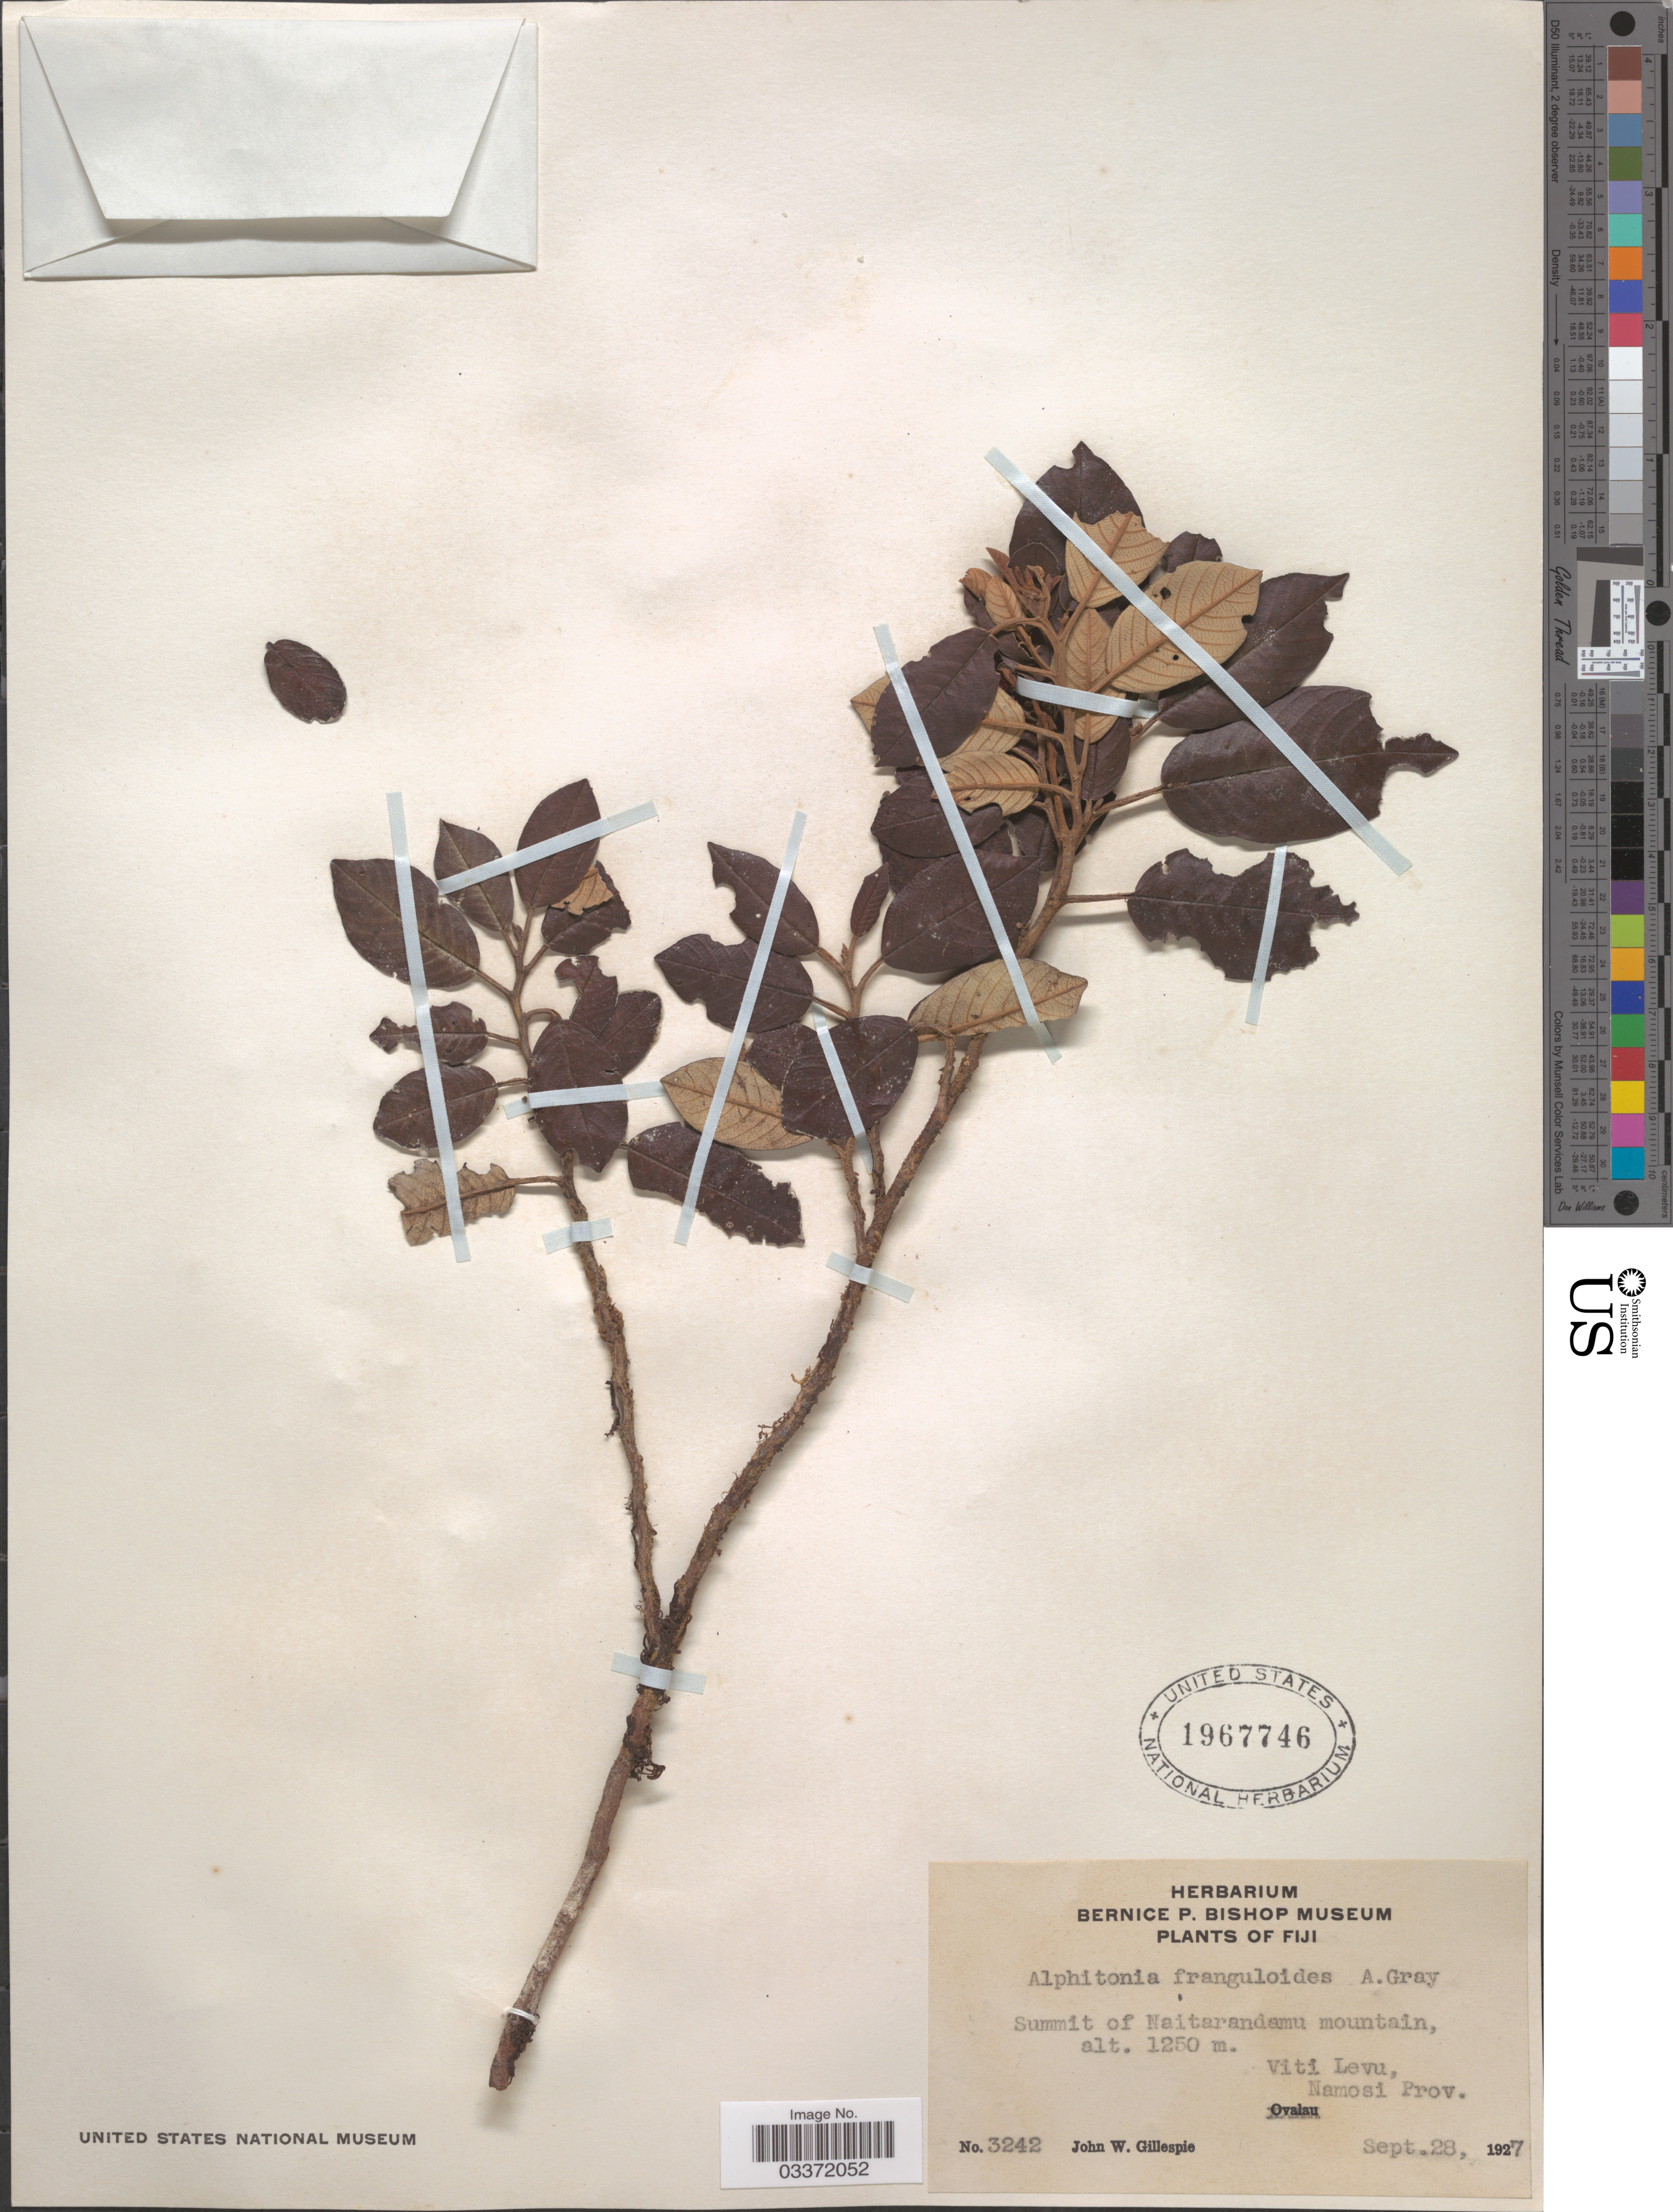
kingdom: Plantae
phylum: Tracheophyta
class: Magnoliopsida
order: Rosales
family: Rhamnaceae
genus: Alphitonia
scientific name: Alphitonia franguloides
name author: A. Gray in Wilkes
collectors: J. W. Gillespie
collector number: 3242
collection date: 1927-09-28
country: Fiji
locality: Summit of Naitarandamu mountain. Viti Levu, Namosi Prov.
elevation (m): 1250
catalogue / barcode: US 1967746